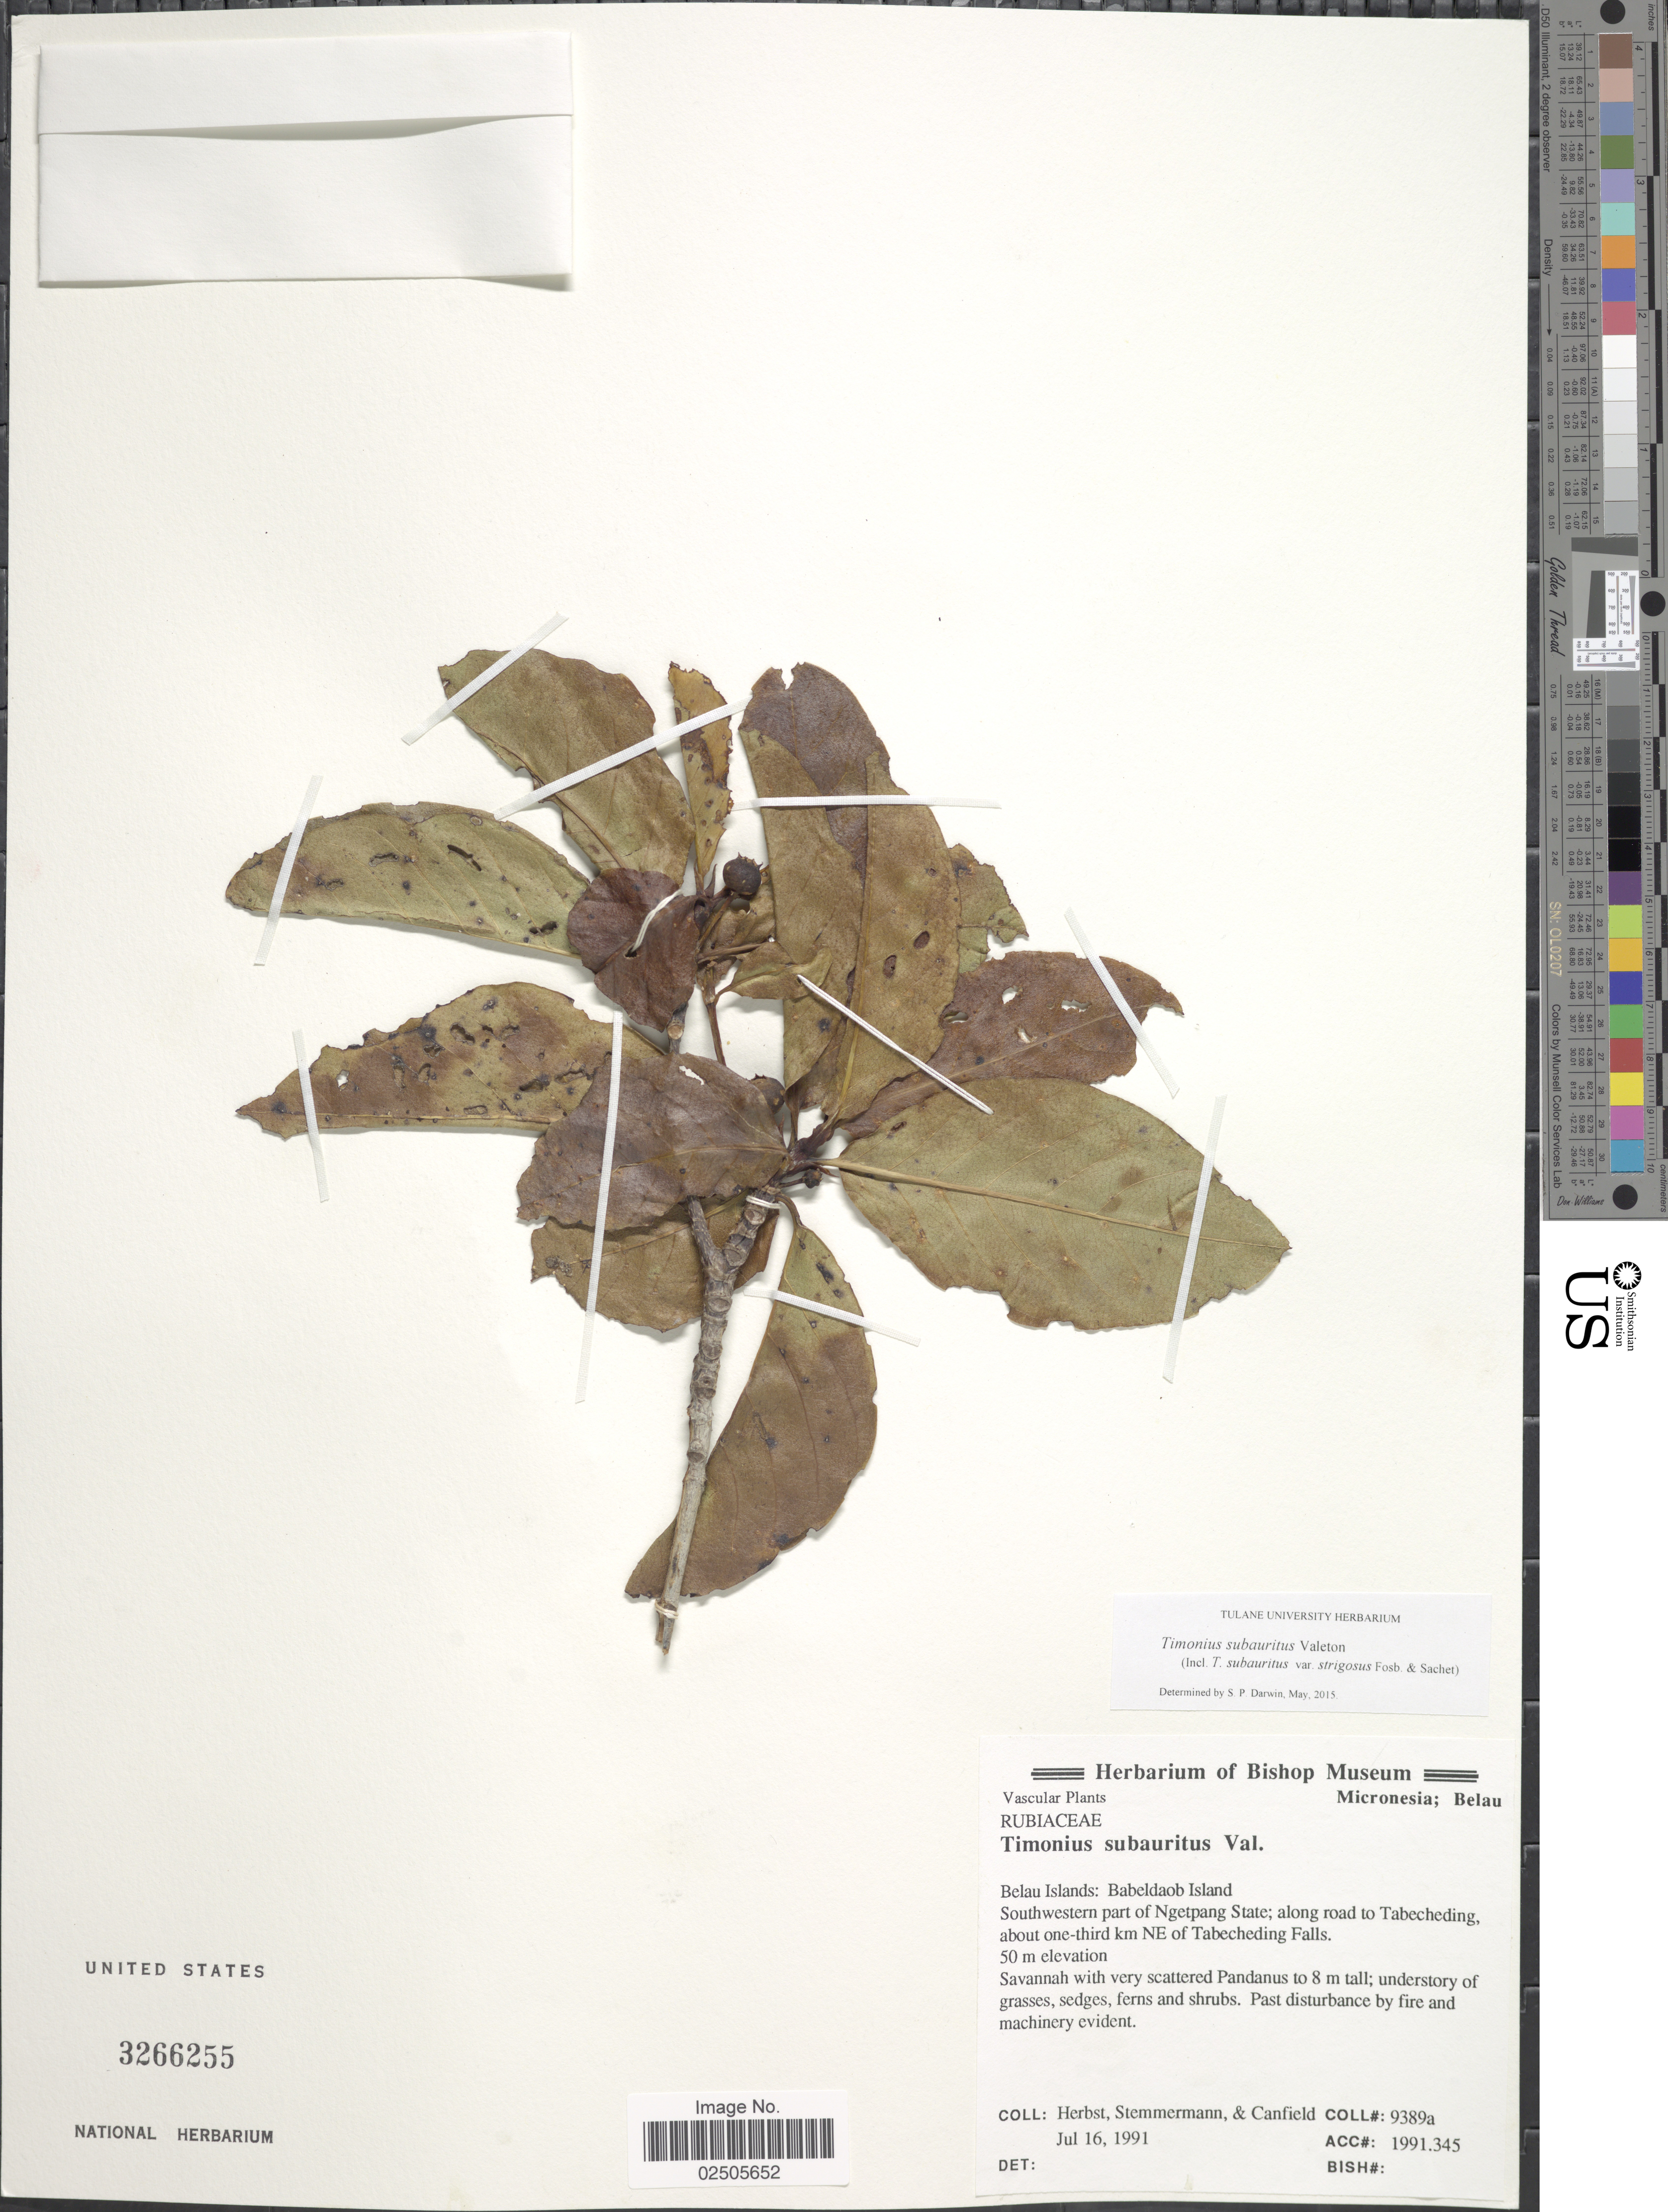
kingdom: Plantae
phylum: Tracheophyta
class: Magnoliopsida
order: Gentianales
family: Rubiaceae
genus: Timonius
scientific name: Timonius subauritus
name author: Valeton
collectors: -. Herbst, -. Stemmermann & -. Canfield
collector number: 9389a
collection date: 1991-07-16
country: Palau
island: Babeldaob [Babelthuap]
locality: Belau Islands: Babeldaob Island, Southwestern part of Ngetpang State; along road to Tabecheding, about one-third km NE of Tabecheding Falls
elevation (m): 50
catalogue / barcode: US 3266255